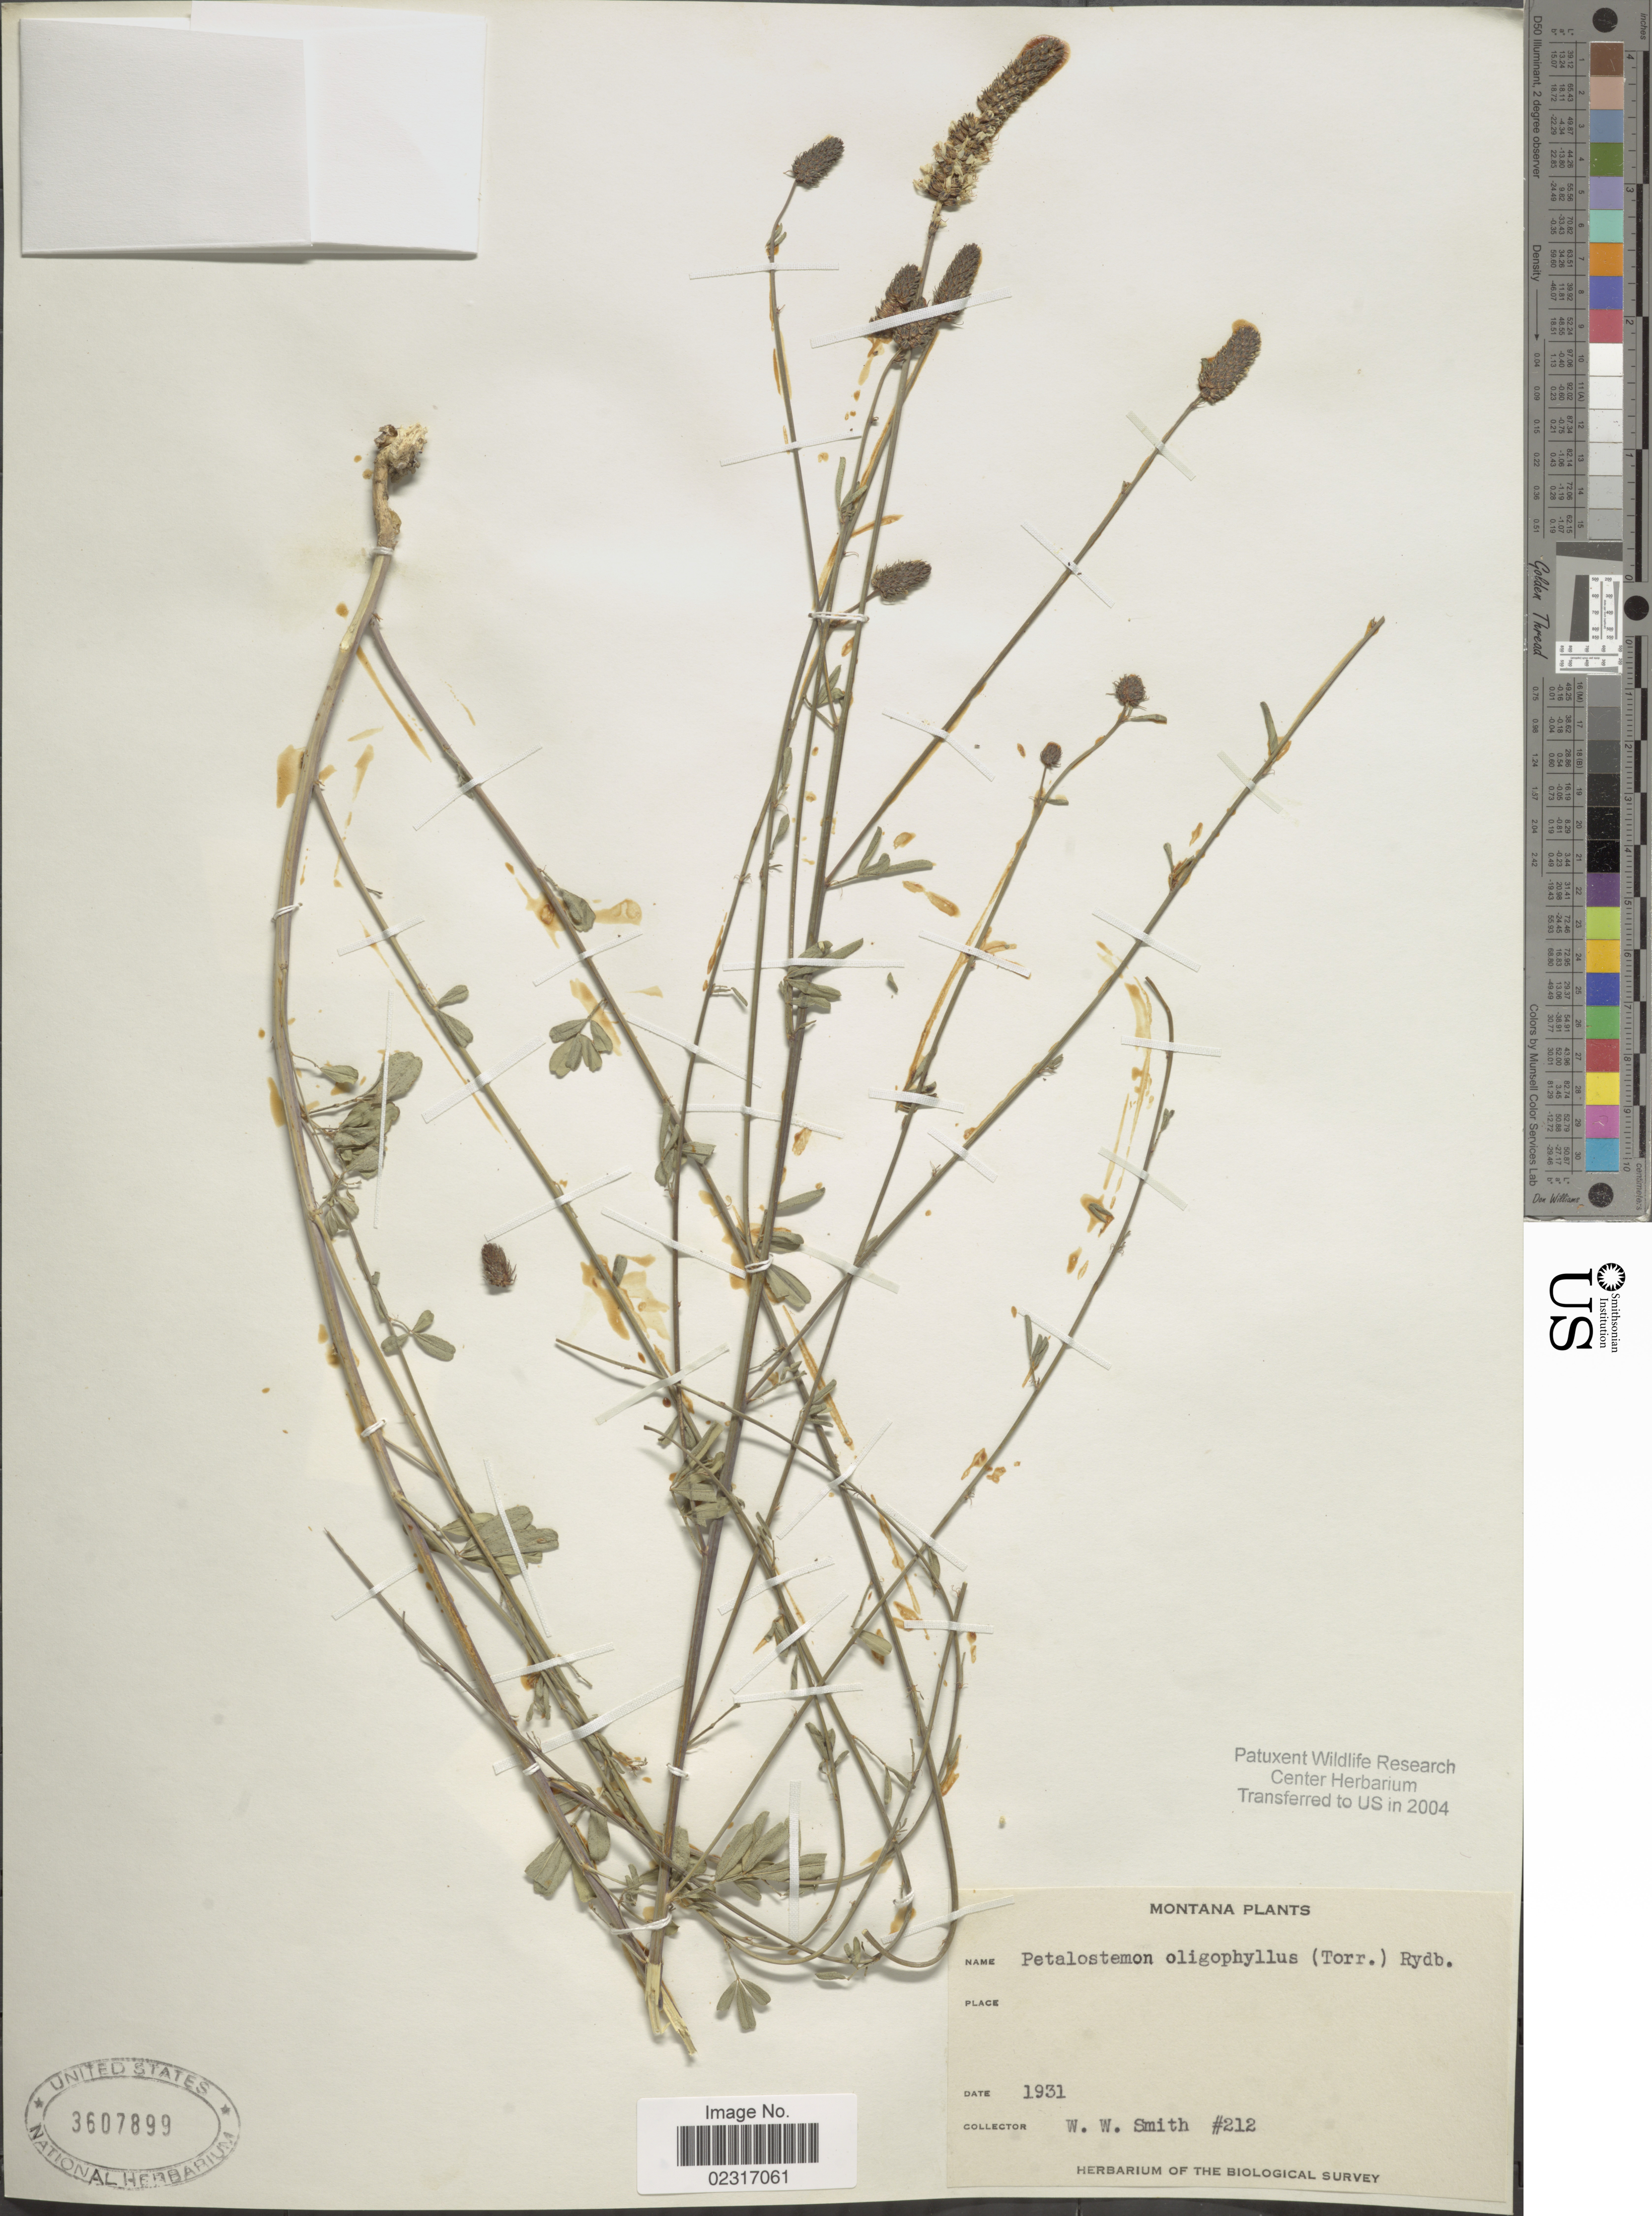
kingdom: Plantae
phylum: Tracheophyta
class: Magnoliopsida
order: Fabales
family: Fabaceae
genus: Dalea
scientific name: Dalea candida var. oligophylla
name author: (Torr) Shinners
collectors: W. W. Smith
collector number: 212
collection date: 1931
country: United States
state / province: Montana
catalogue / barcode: US 3607899